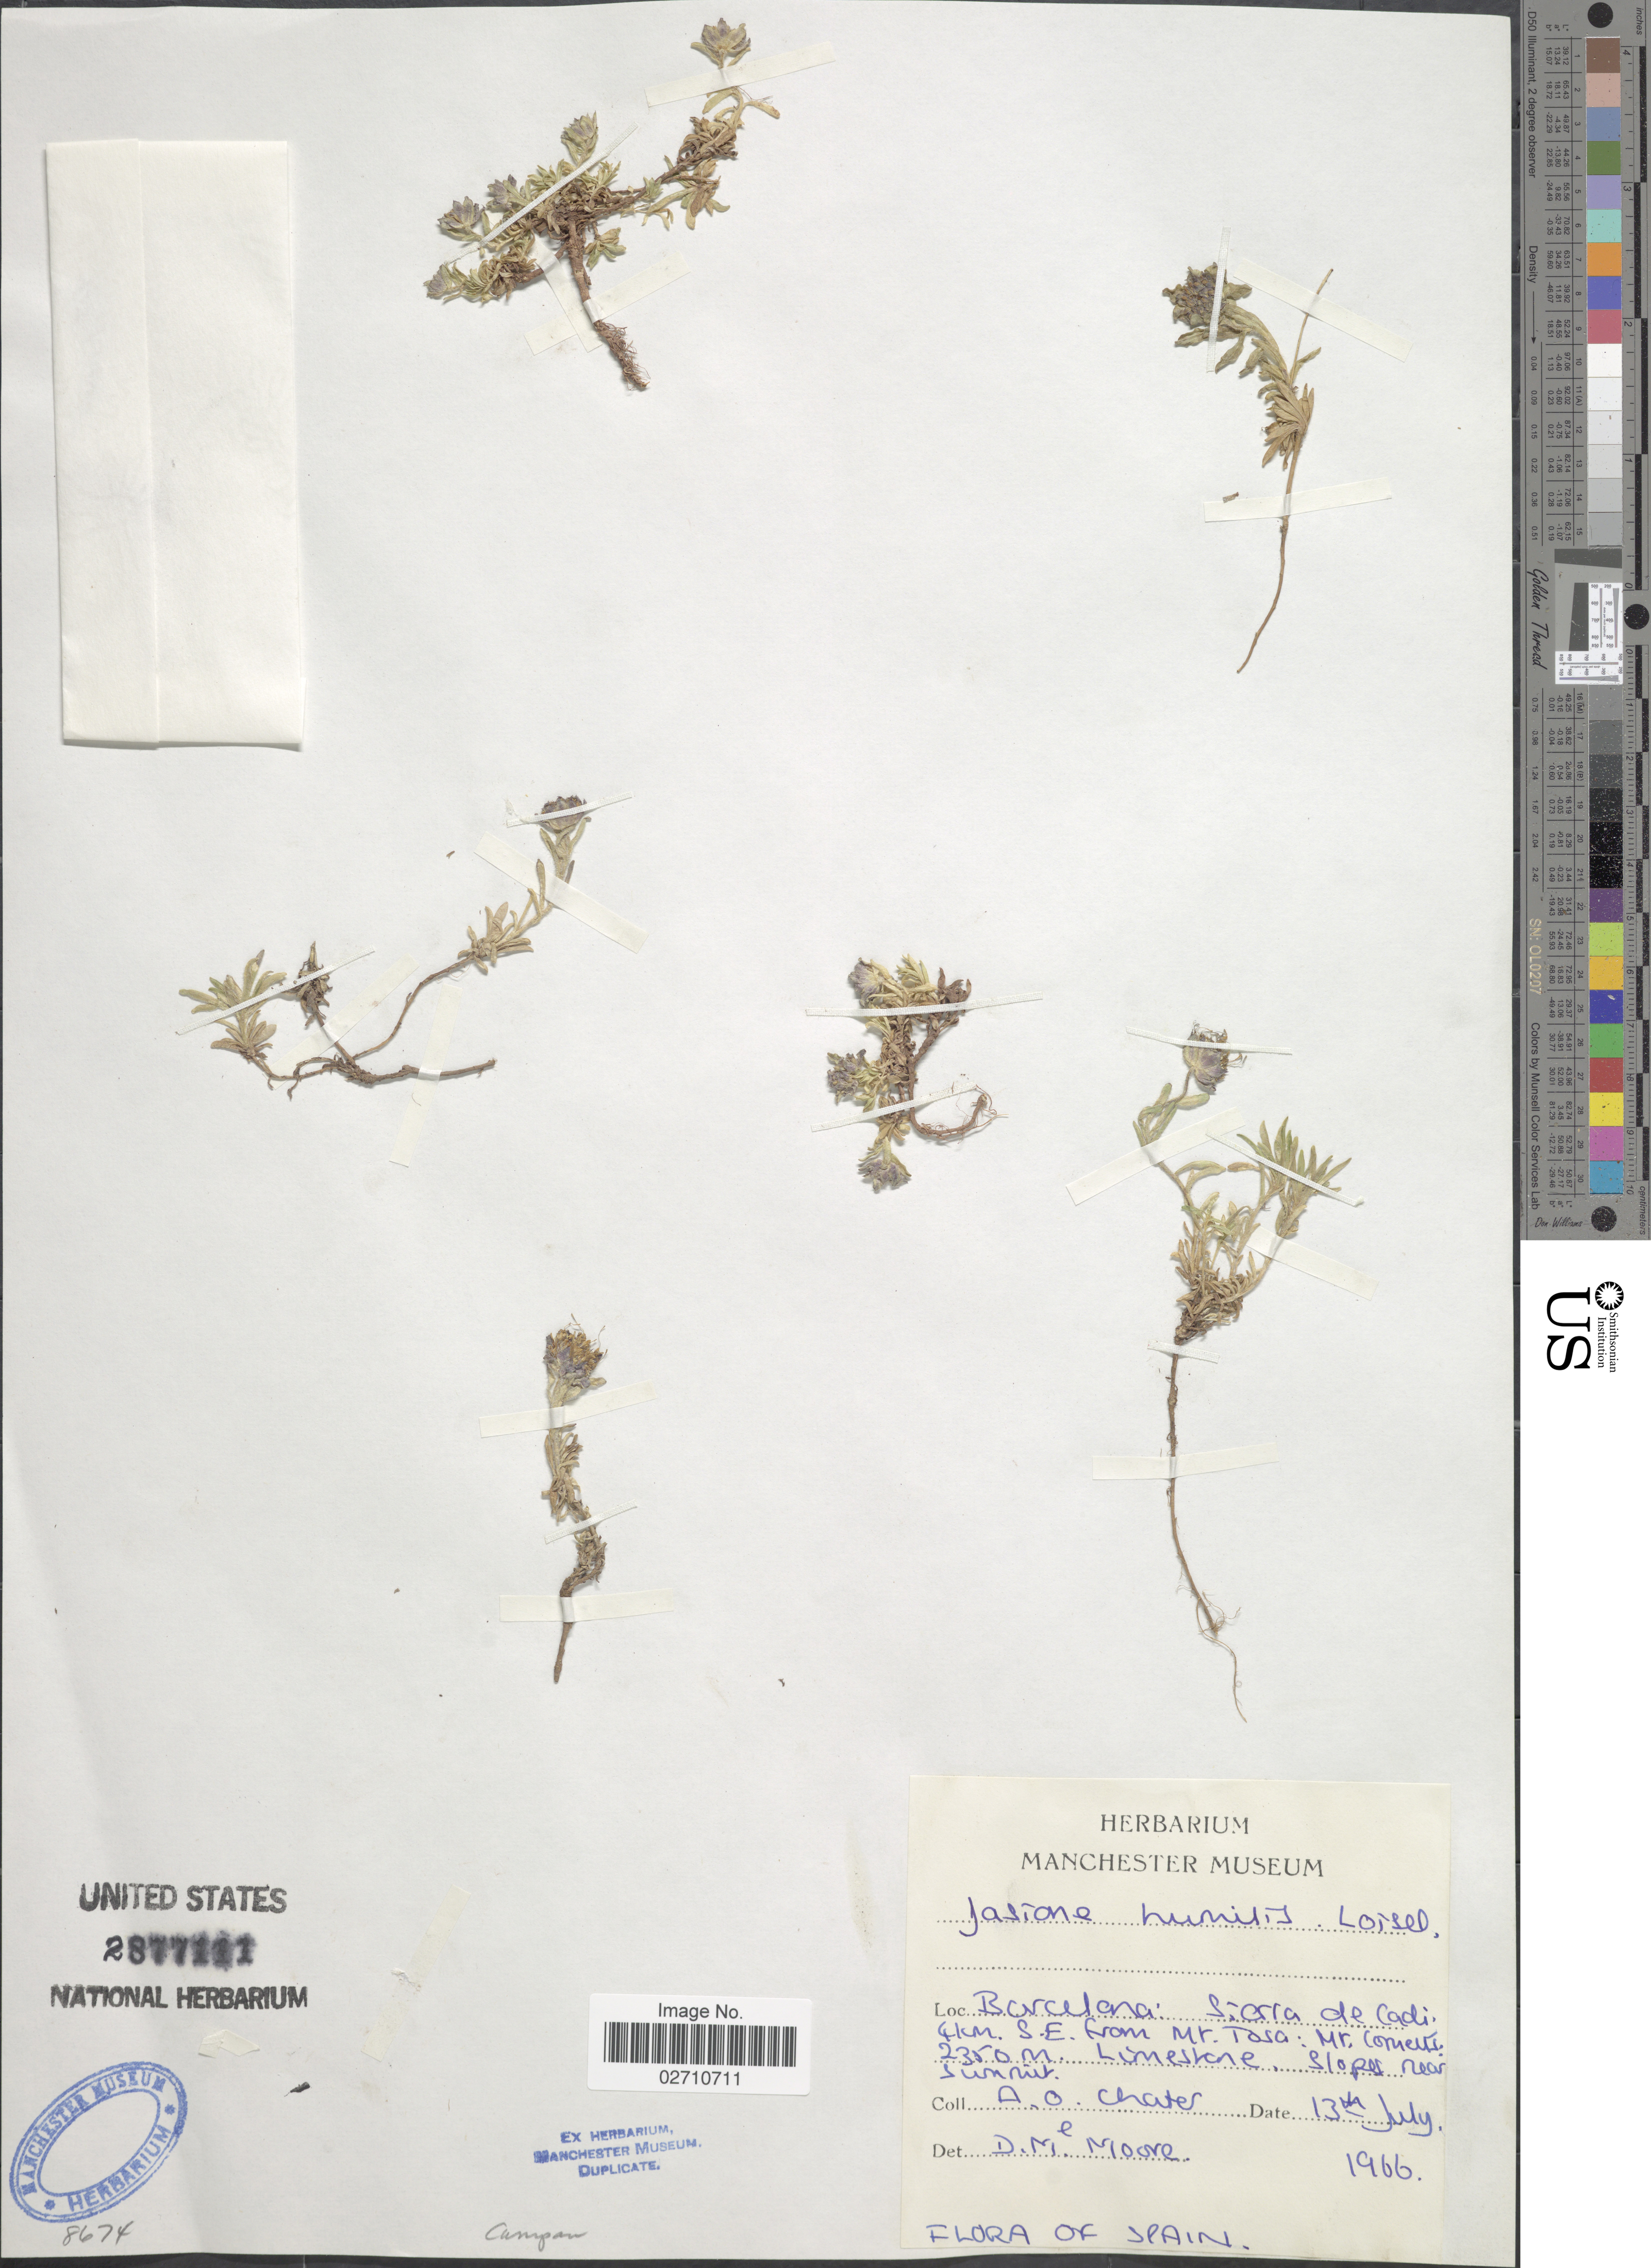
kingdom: Plantae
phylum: Tracheophyta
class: Magnoliopsida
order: Asterales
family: Campanulaceae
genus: Jasione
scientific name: Jasione humilis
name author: (Pers.) Loisel.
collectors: A. O. Chater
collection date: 1966-07-13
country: Spain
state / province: Catalunya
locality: Barcelona: Sierra de Cadi 4 km. SE from Mt. Tosa.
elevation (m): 2350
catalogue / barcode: US 2877111